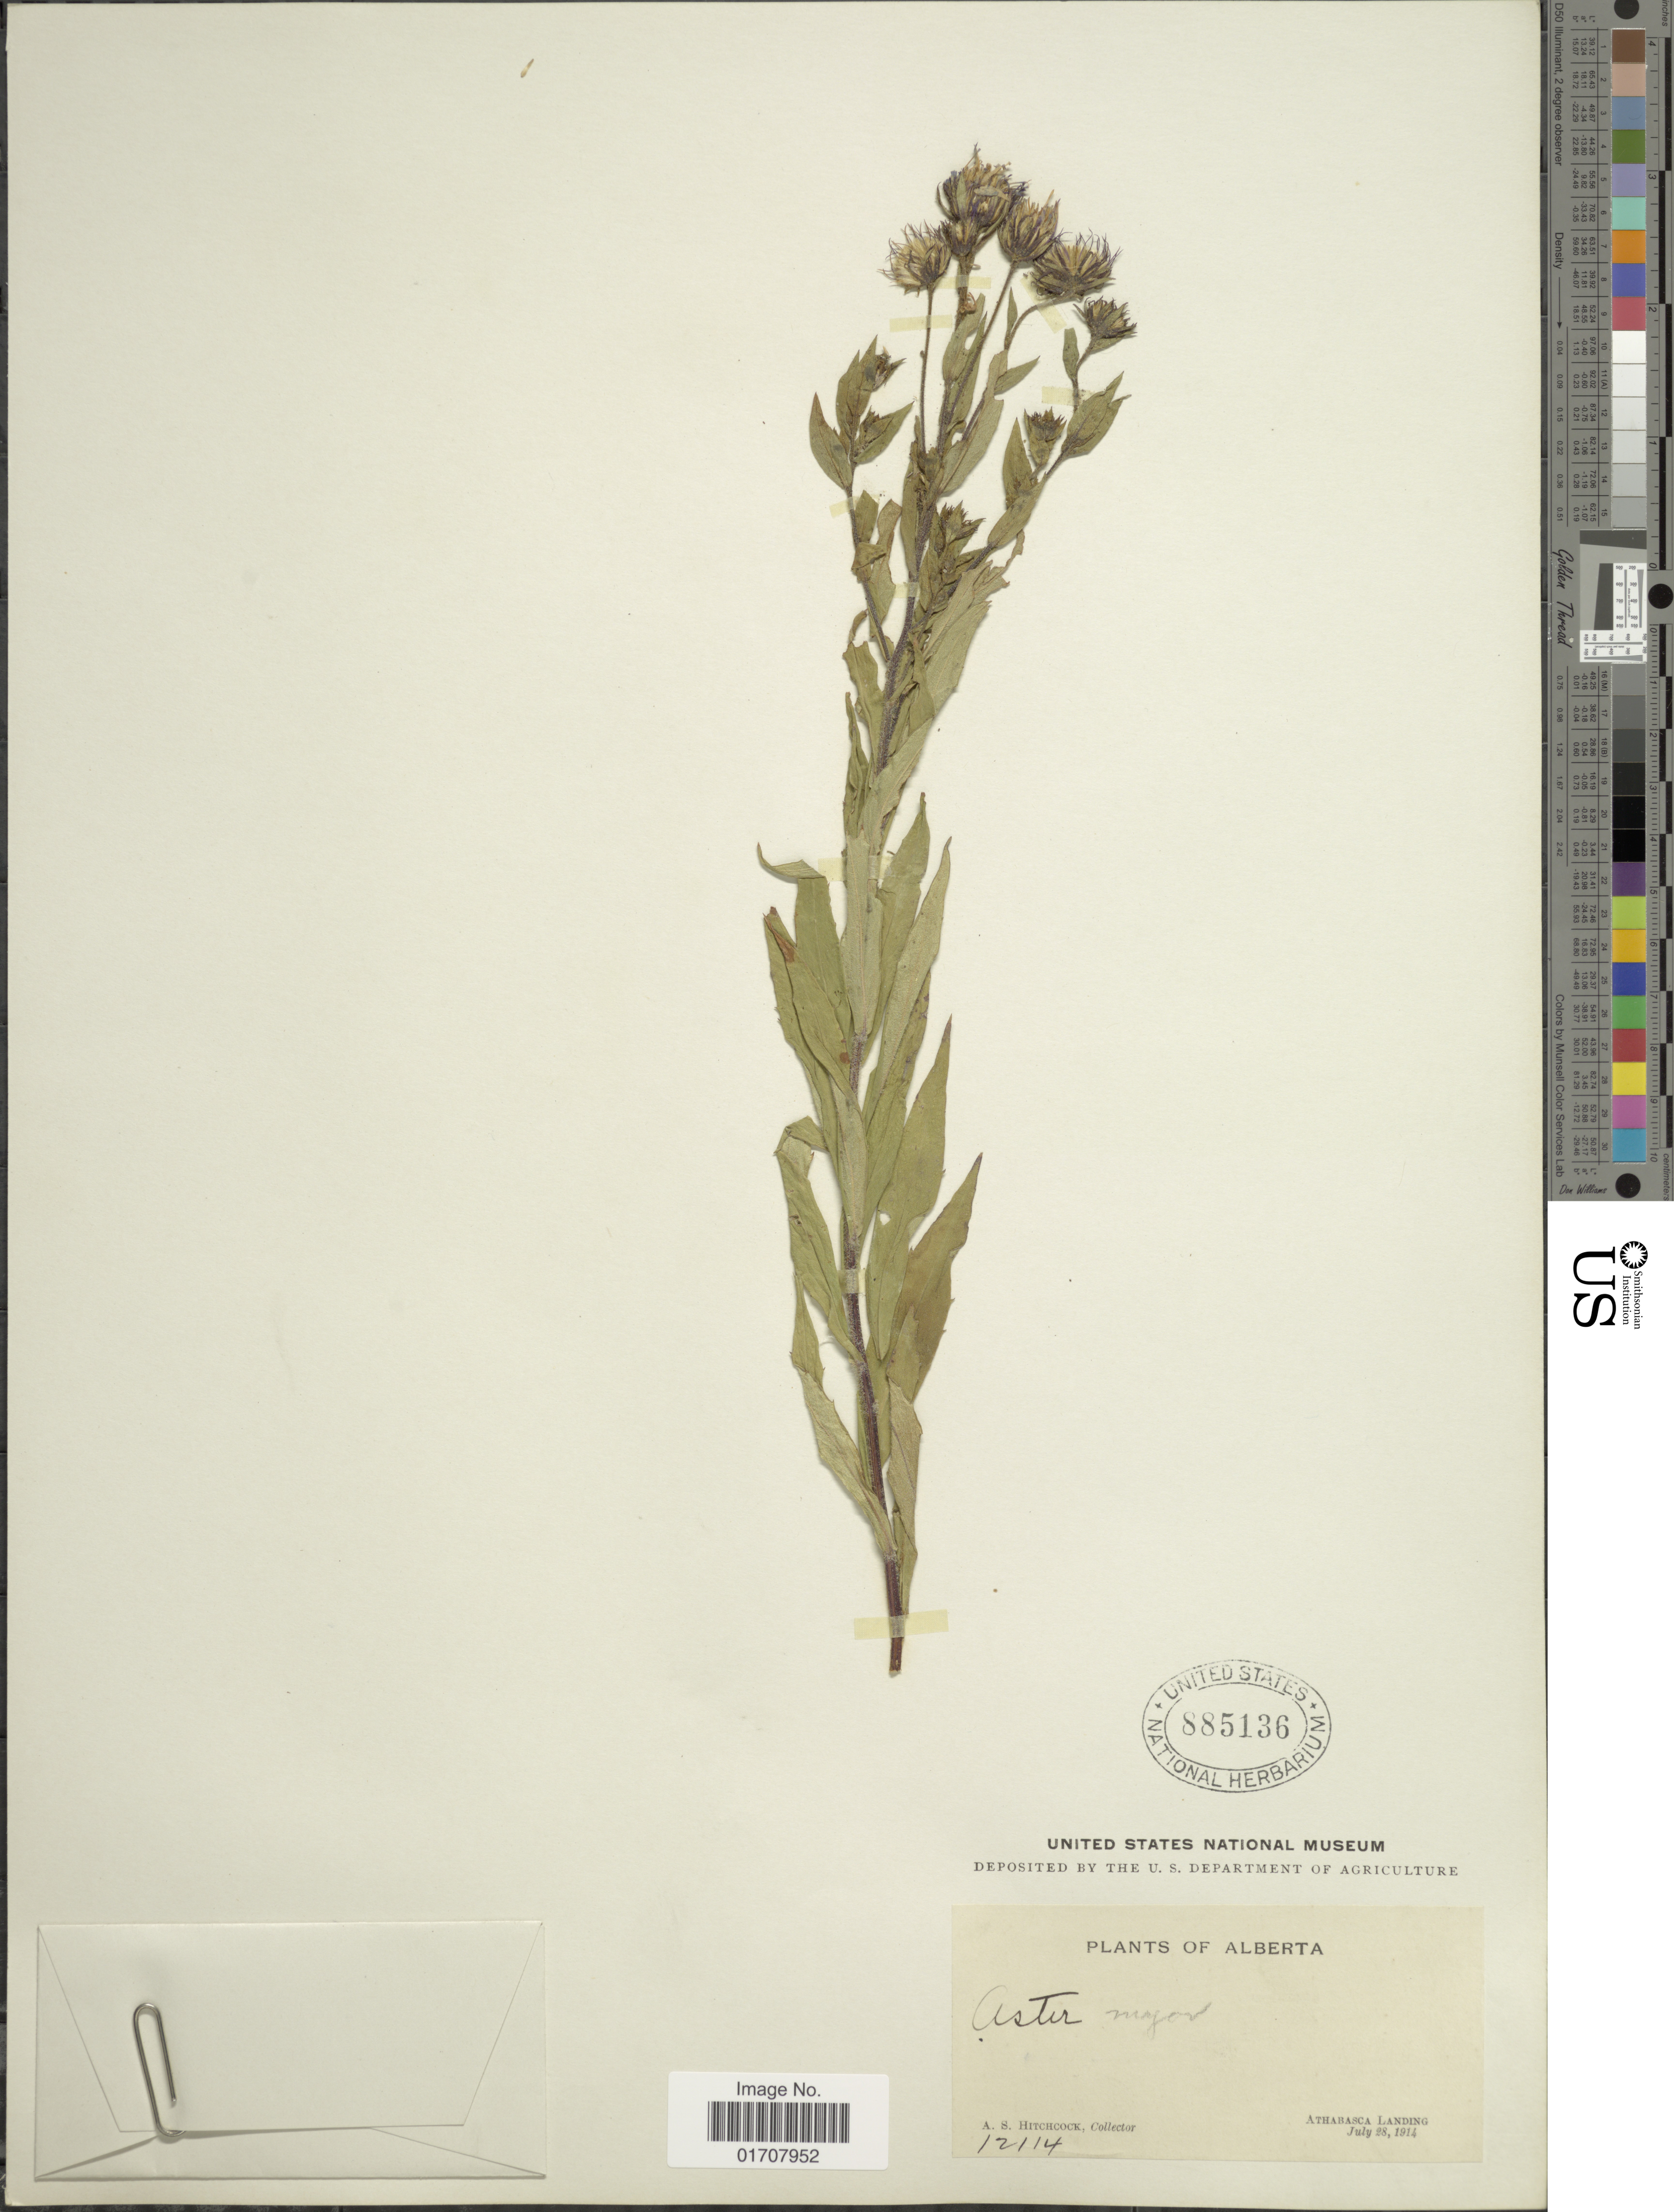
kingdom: Plantae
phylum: Tracheophyta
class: Magnoliopsida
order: Asterales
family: Asteraceae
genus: Canadanthus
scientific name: Canadanthus modestus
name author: (Lindl.) G.L. Nesom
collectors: A. S. Hitchcock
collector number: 12114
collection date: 1914-07-28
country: Canada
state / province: Alberta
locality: Athabasca Landing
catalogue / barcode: US 885136